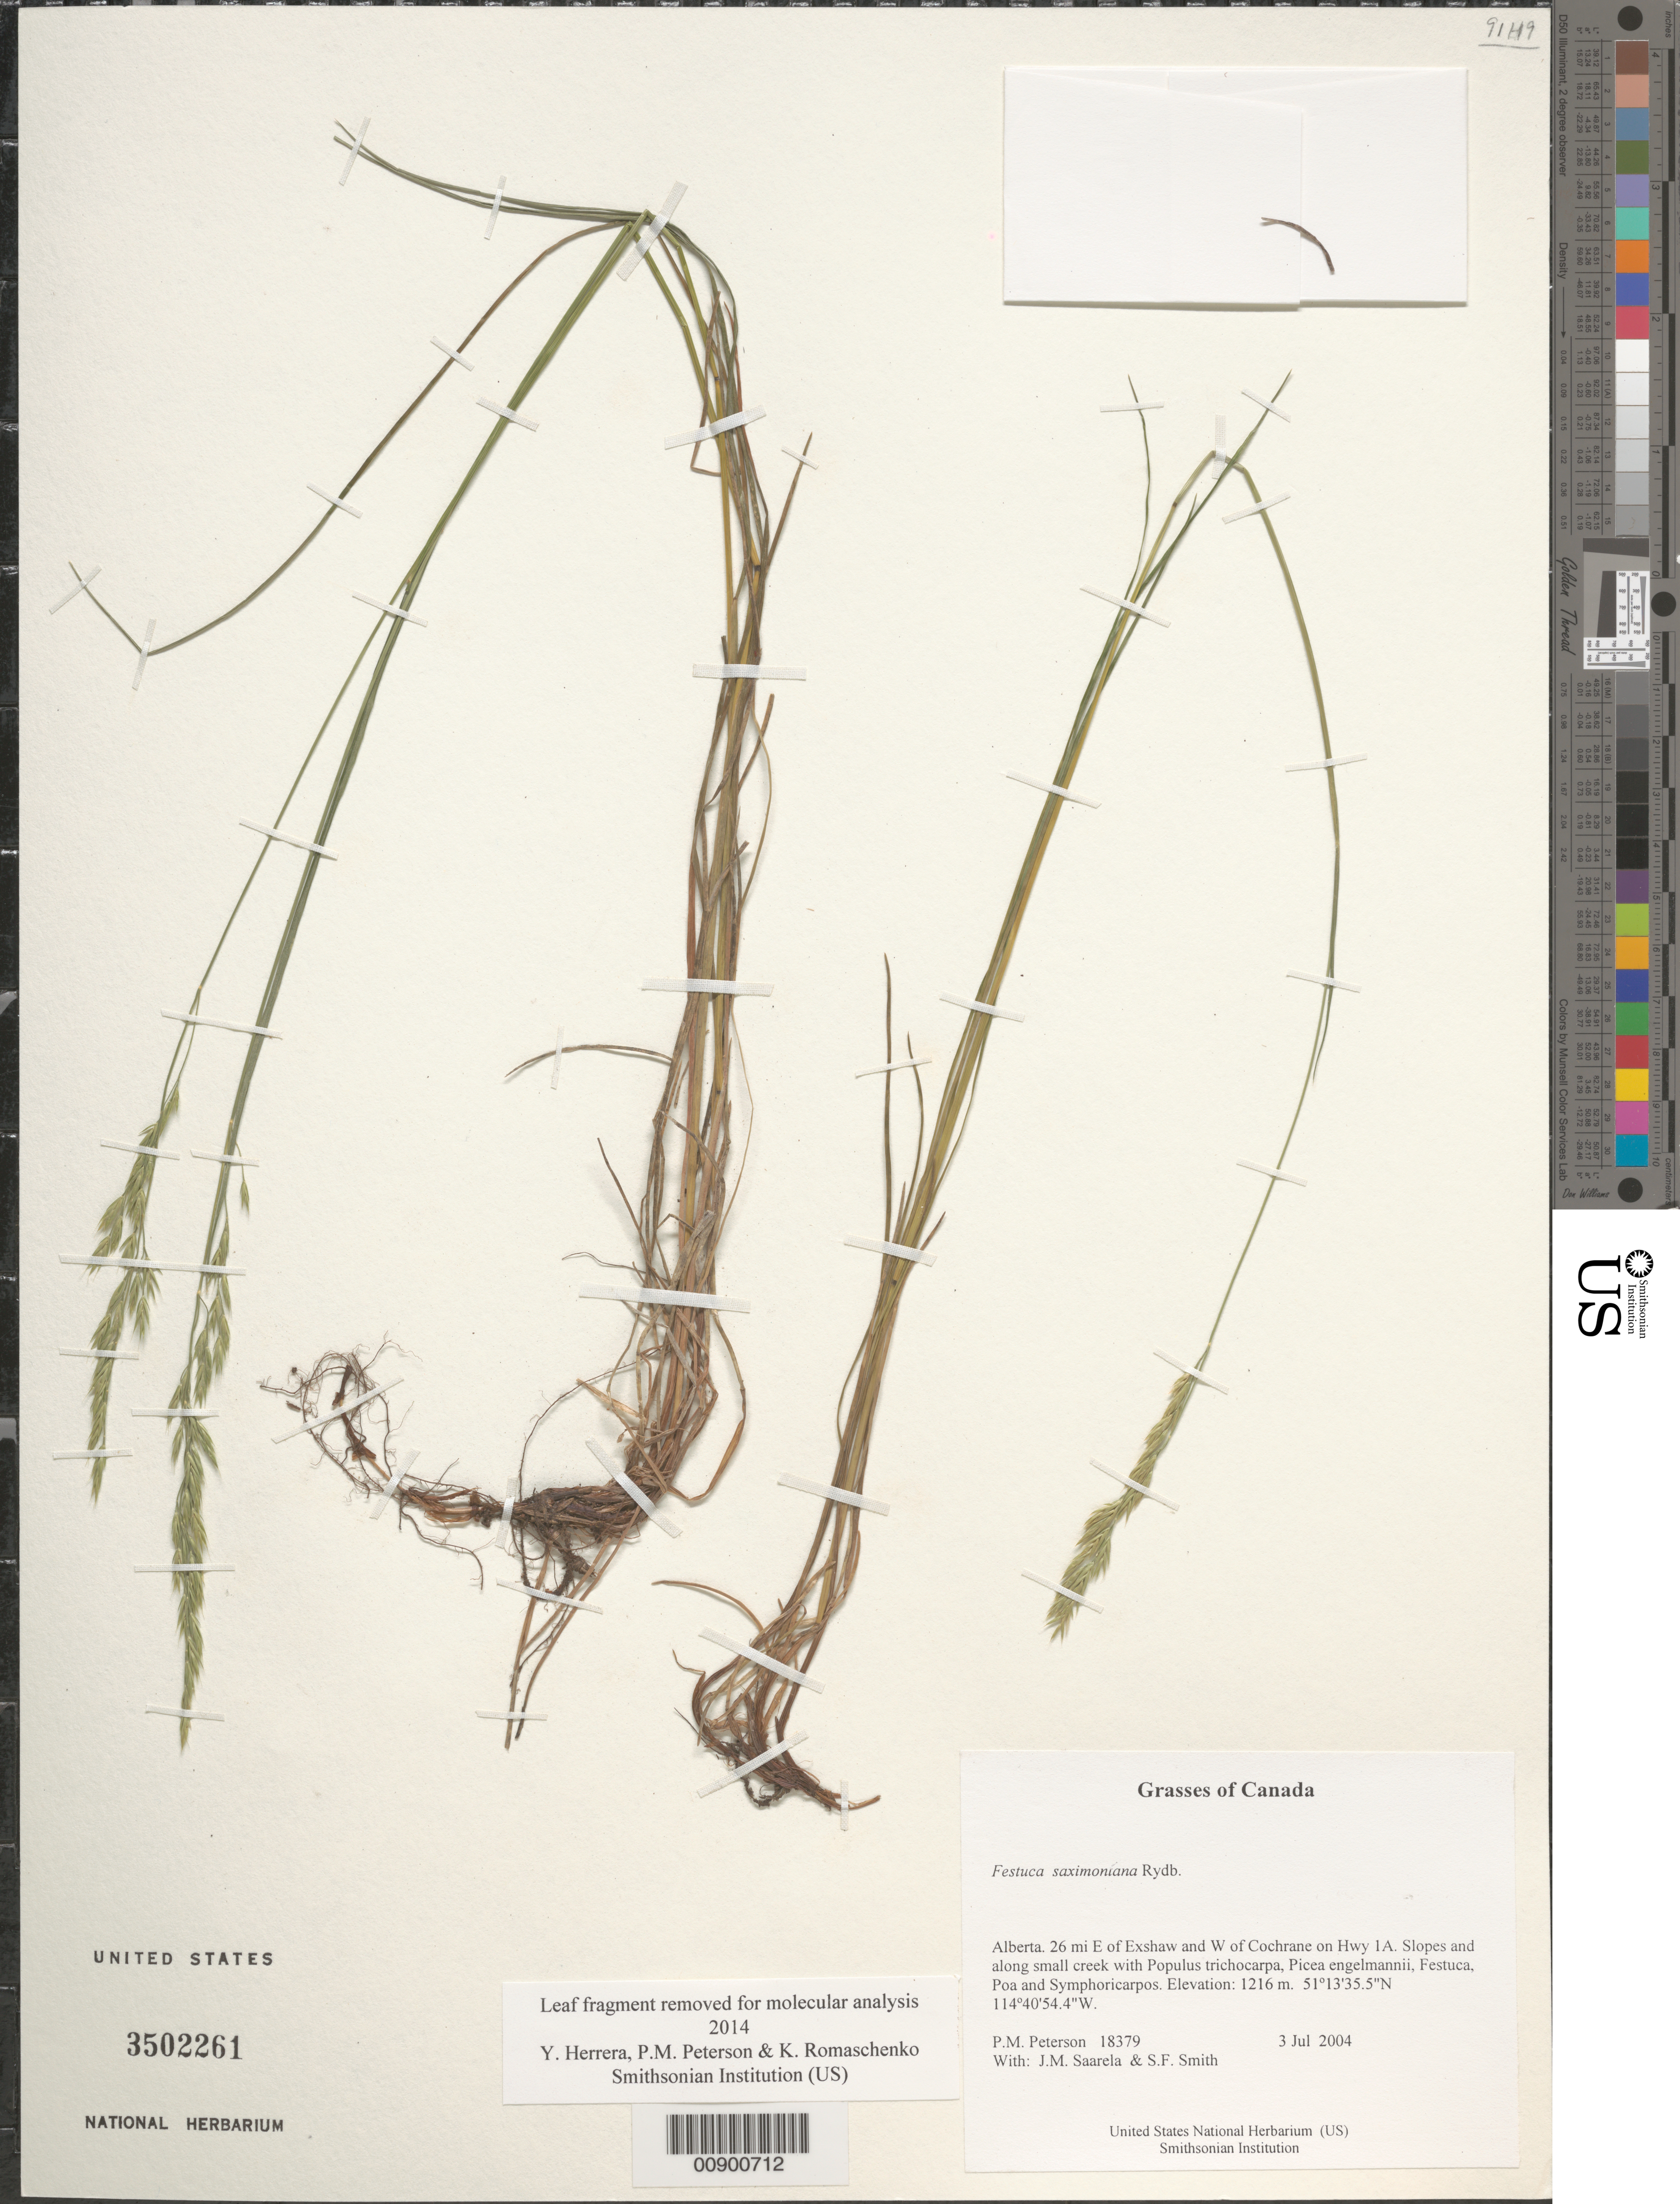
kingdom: Plantae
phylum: Tracheophyta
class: Liliopsida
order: Poales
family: Poaceae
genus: Festuca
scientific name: Festuca saximontana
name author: Rydb.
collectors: P. M. Peterson, J. Saarela & S.F. Smith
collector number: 18379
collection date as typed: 03 Jul 2004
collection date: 2004-07-03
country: Canada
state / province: Alberta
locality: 26 mi E of Exshaw and W of Cochrane on Hwy 1A. Slopes and along small creek with Populus trichocarpa, Picea engelmannii, Festuca, Poa and Symphoricarpos.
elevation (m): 1216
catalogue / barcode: US 3502261